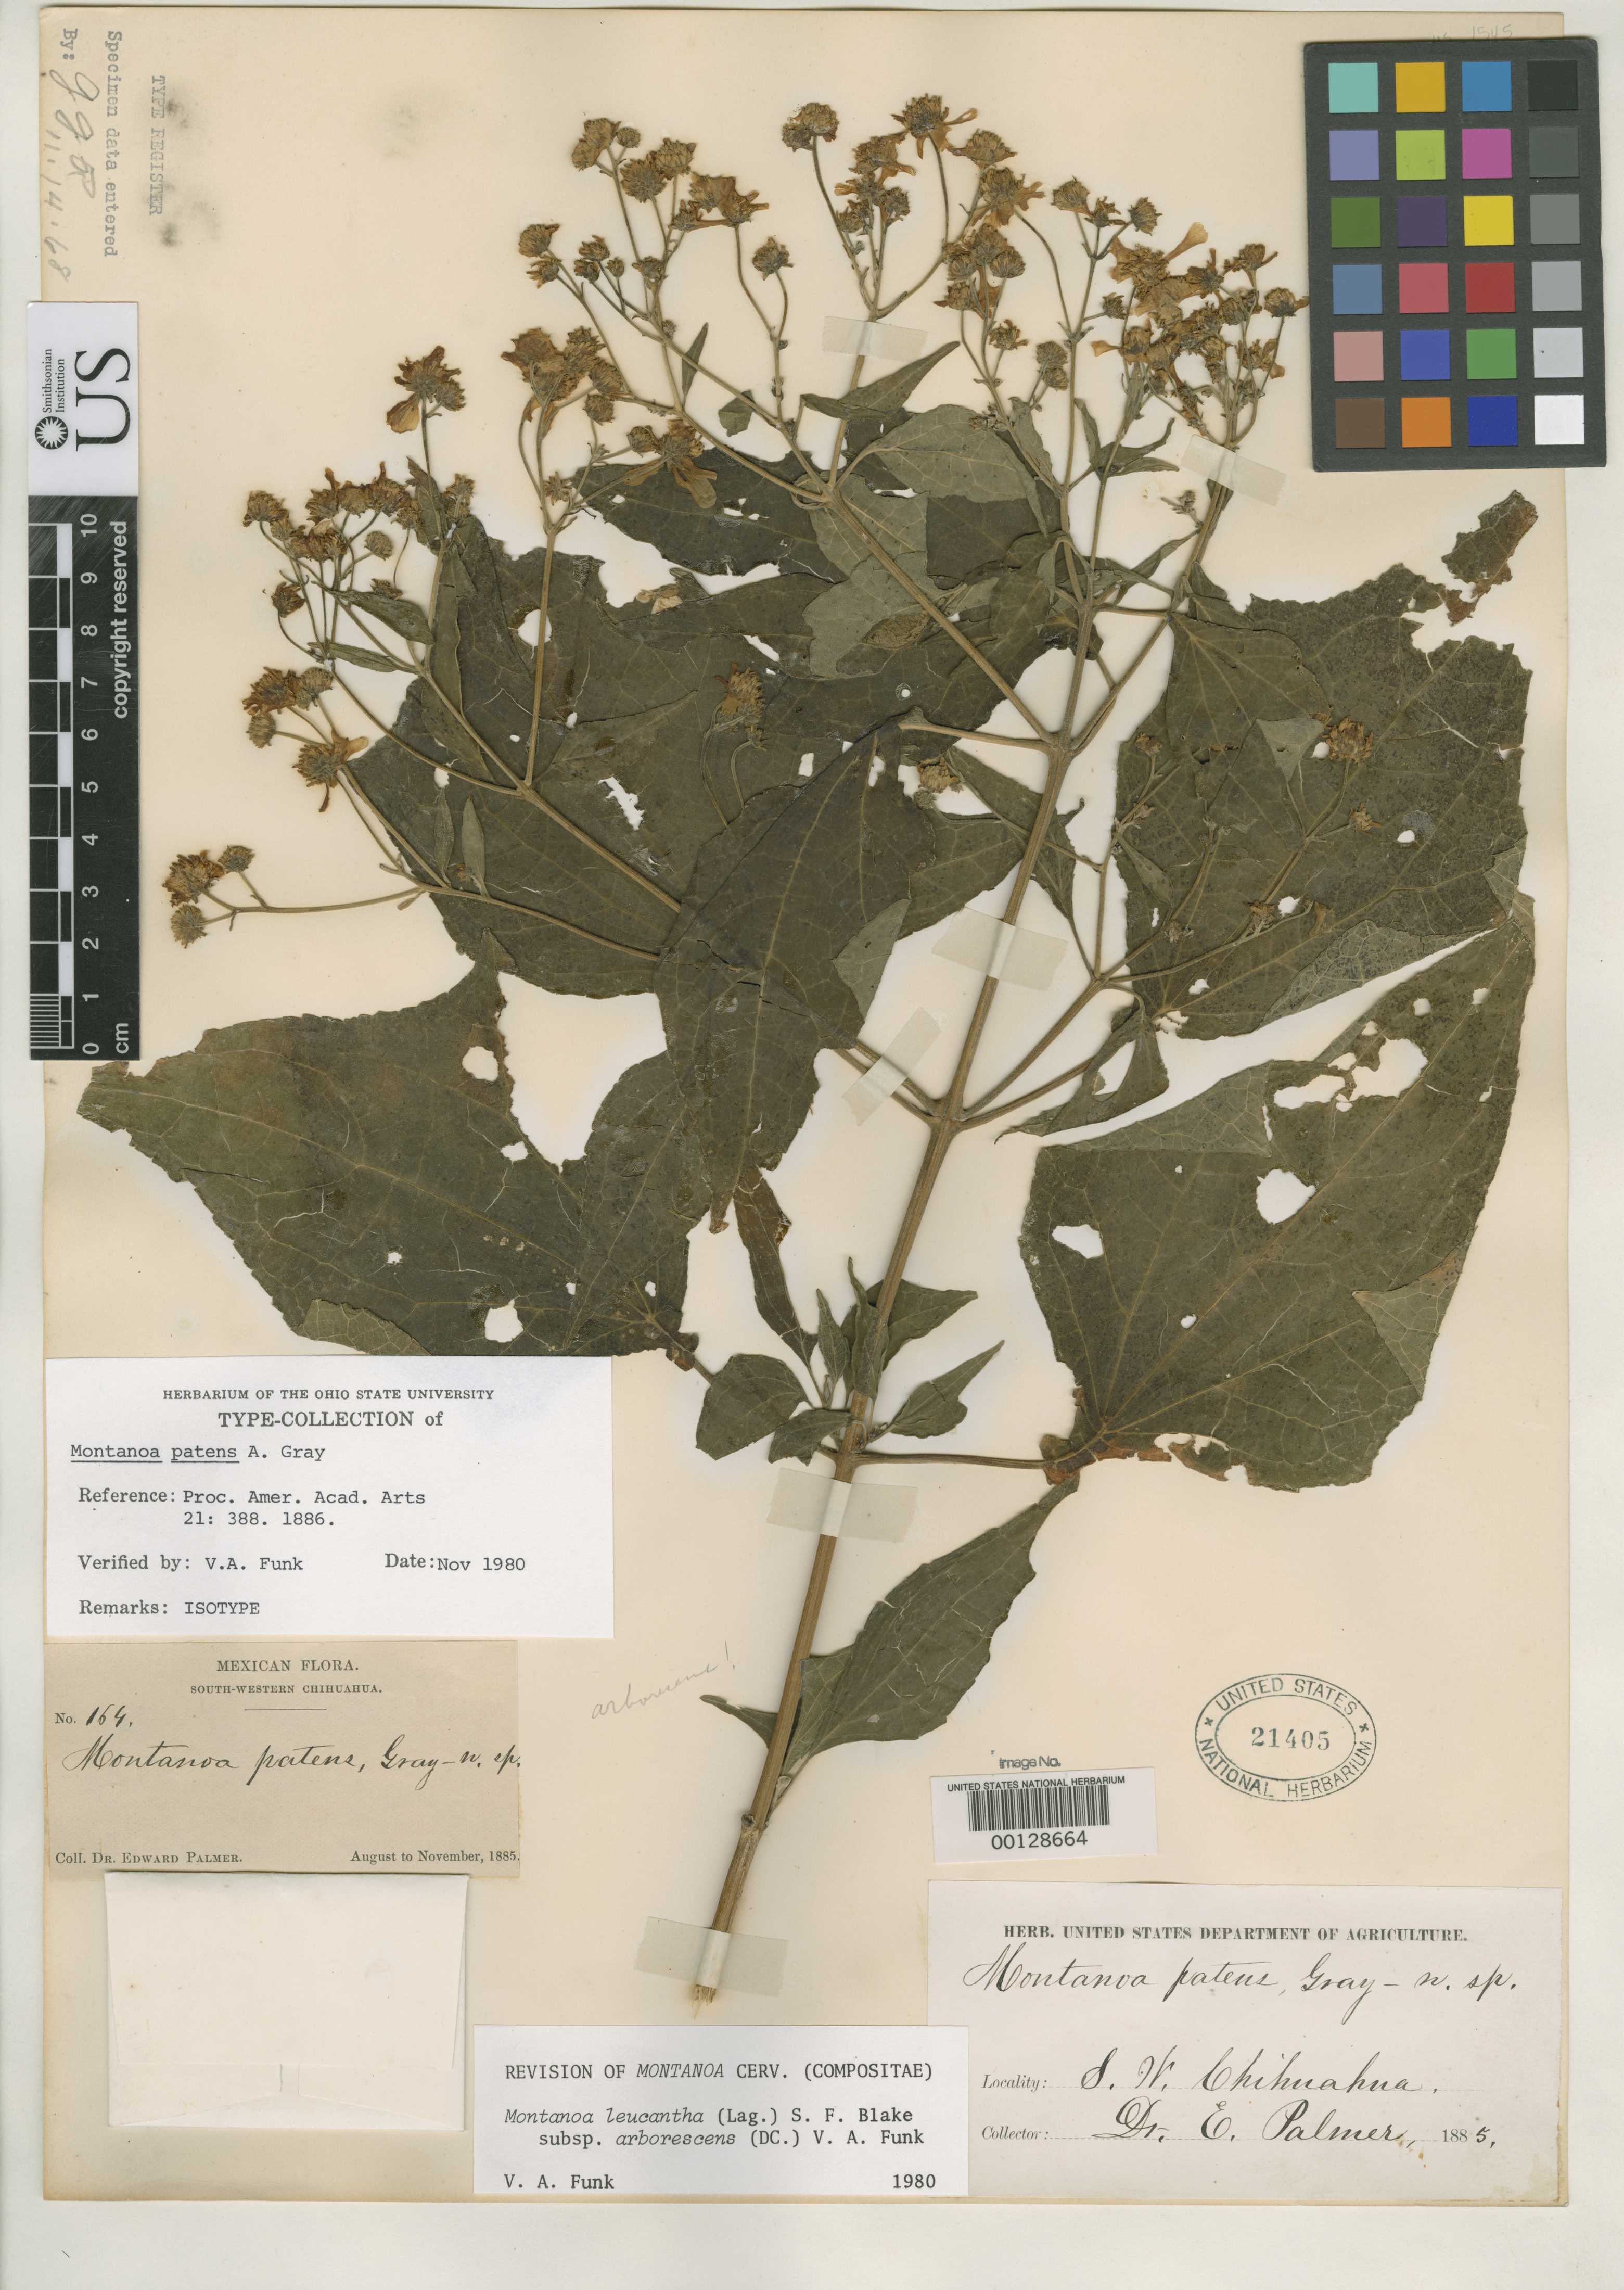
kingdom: Plantae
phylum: Tracheophyta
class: Magnoliopsida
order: Asterales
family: Asteraceae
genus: Montanoa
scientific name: Montanoa patens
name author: A. Gray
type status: Isotype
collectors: E. Palmer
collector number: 164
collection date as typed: Aug 1885 to -- Nov 1885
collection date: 1885-08/1885-11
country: Mexico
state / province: Chihuahua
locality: Above Batopilas.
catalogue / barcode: US 21405